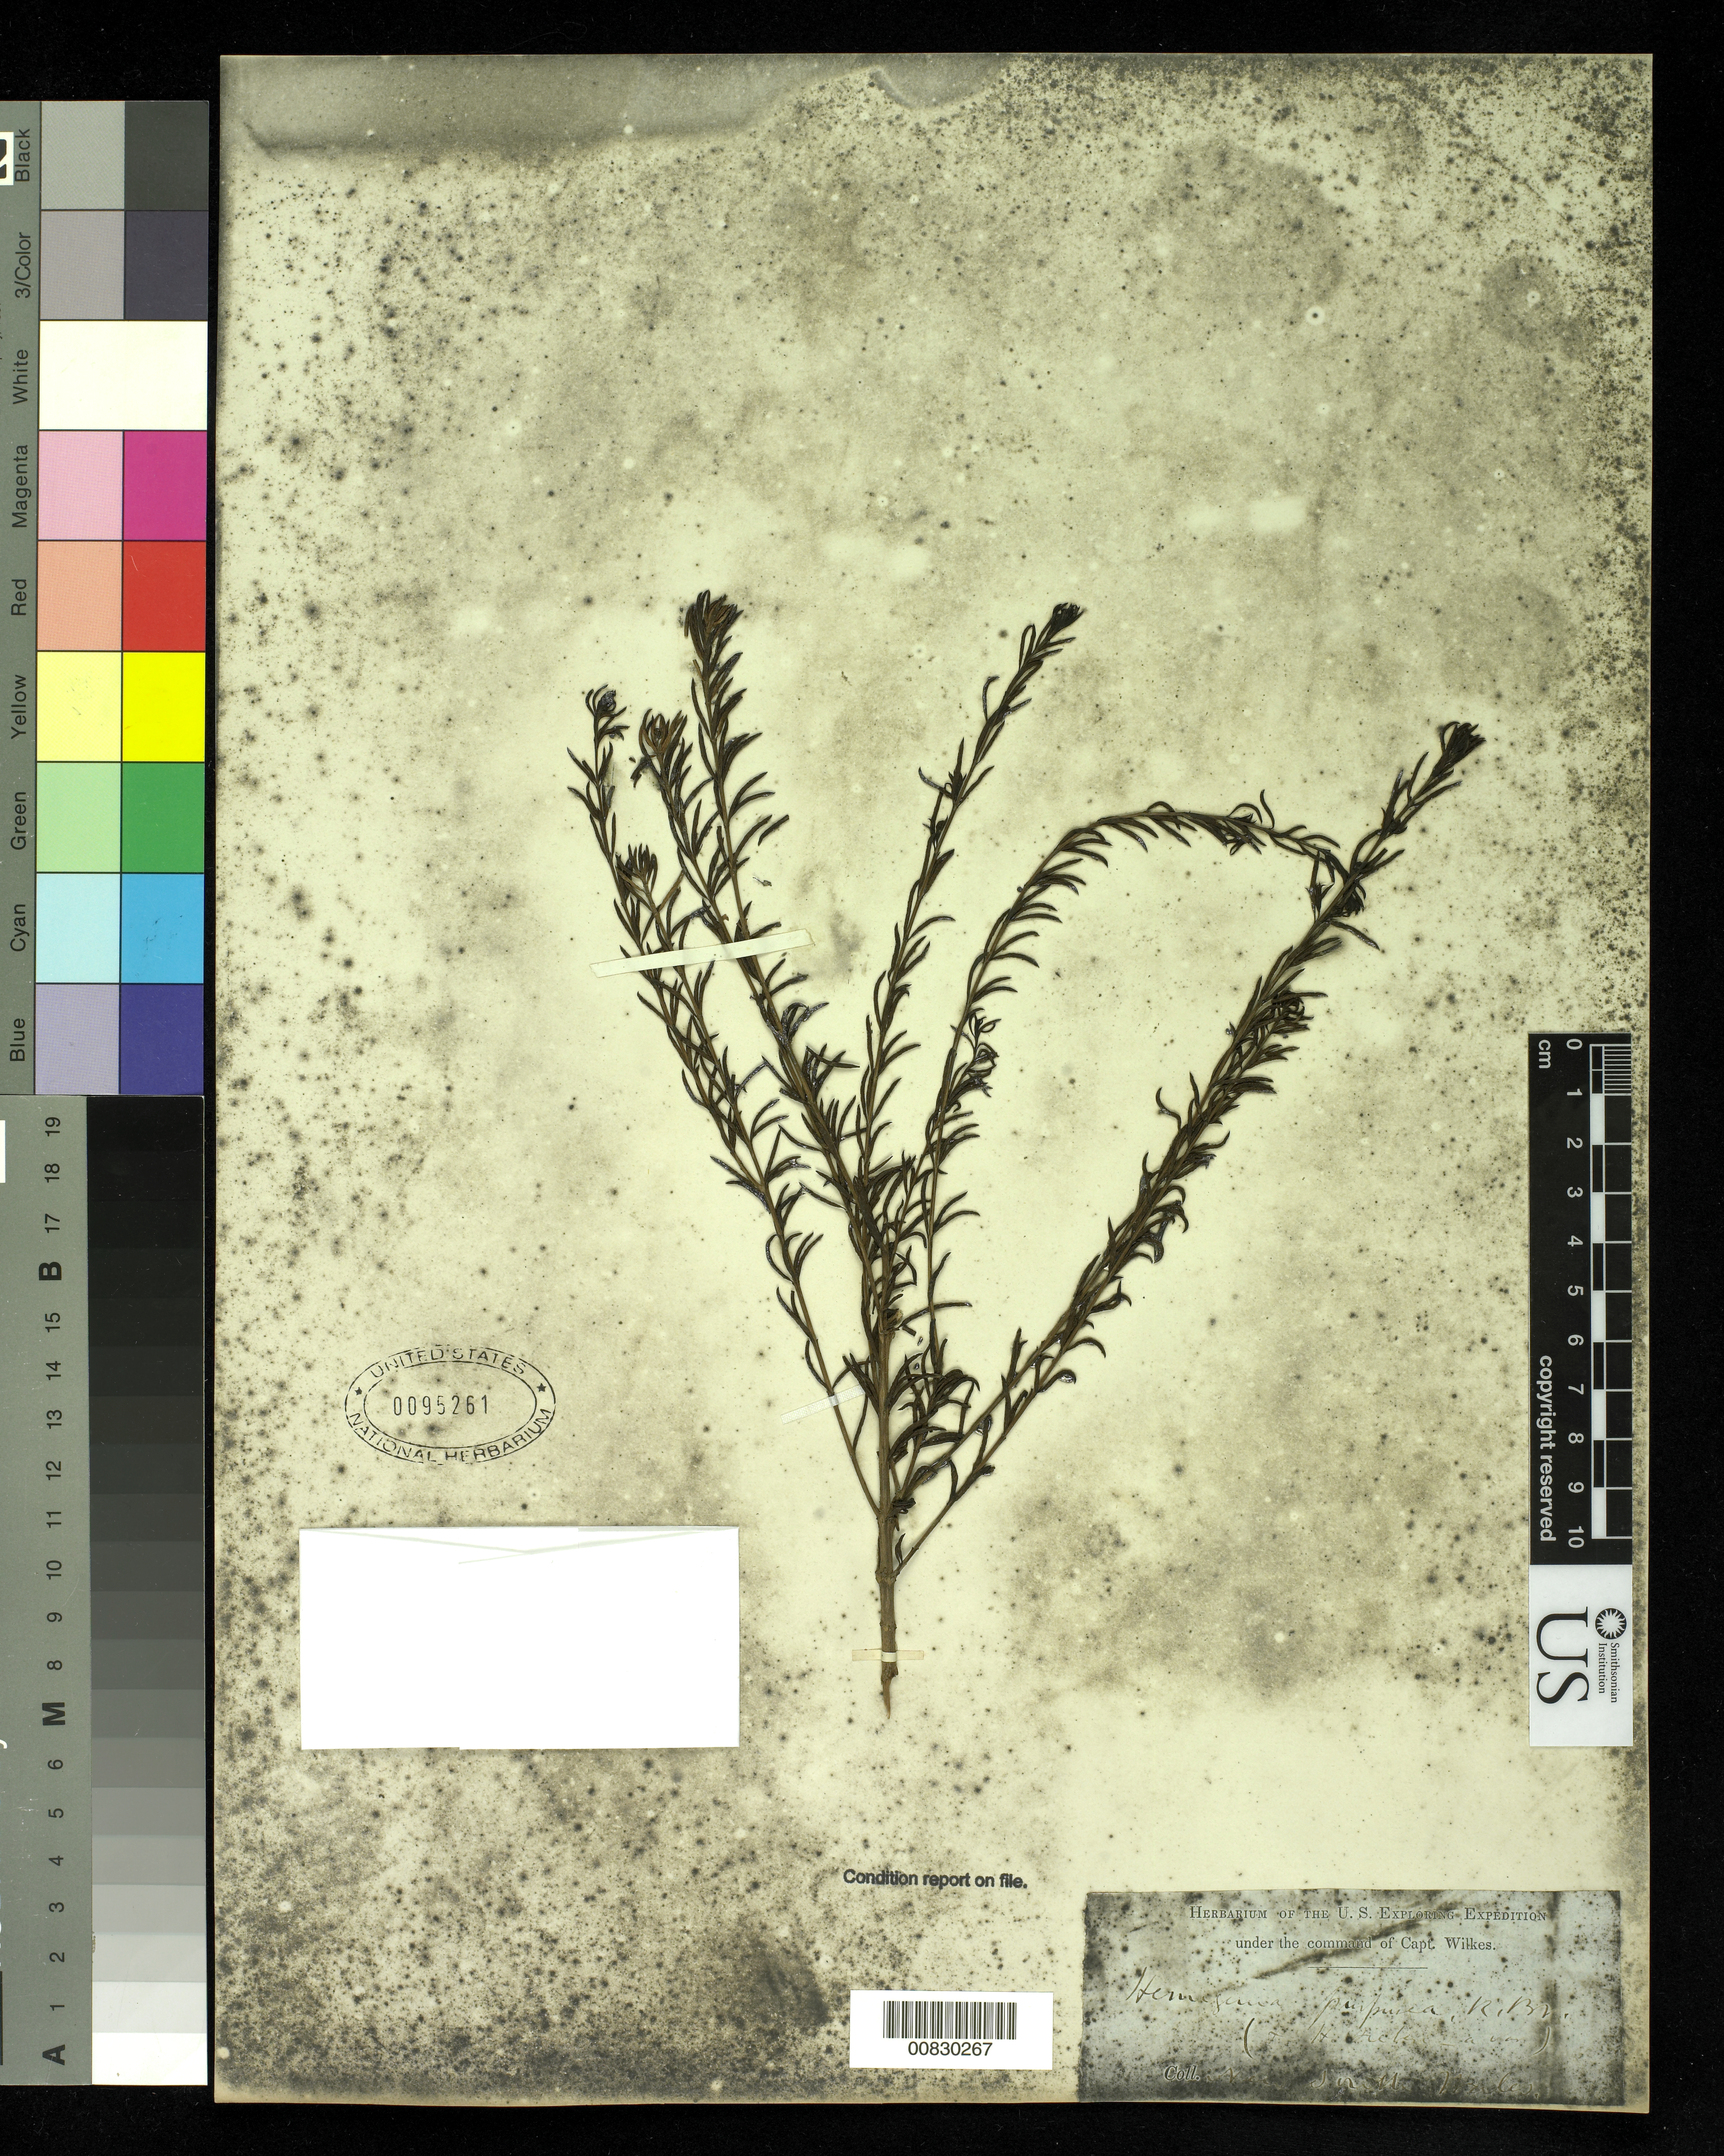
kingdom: Plantae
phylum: Tracheophyta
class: Magnoliopsida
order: Lamiales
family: Lamiaceae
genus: Hemigenia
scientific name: Hemigenia purpurea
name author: R. Br.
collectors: Wilkes Explor. Exped.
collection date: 1838/1842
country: Australia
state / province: New South Wales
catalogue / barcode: US 95261